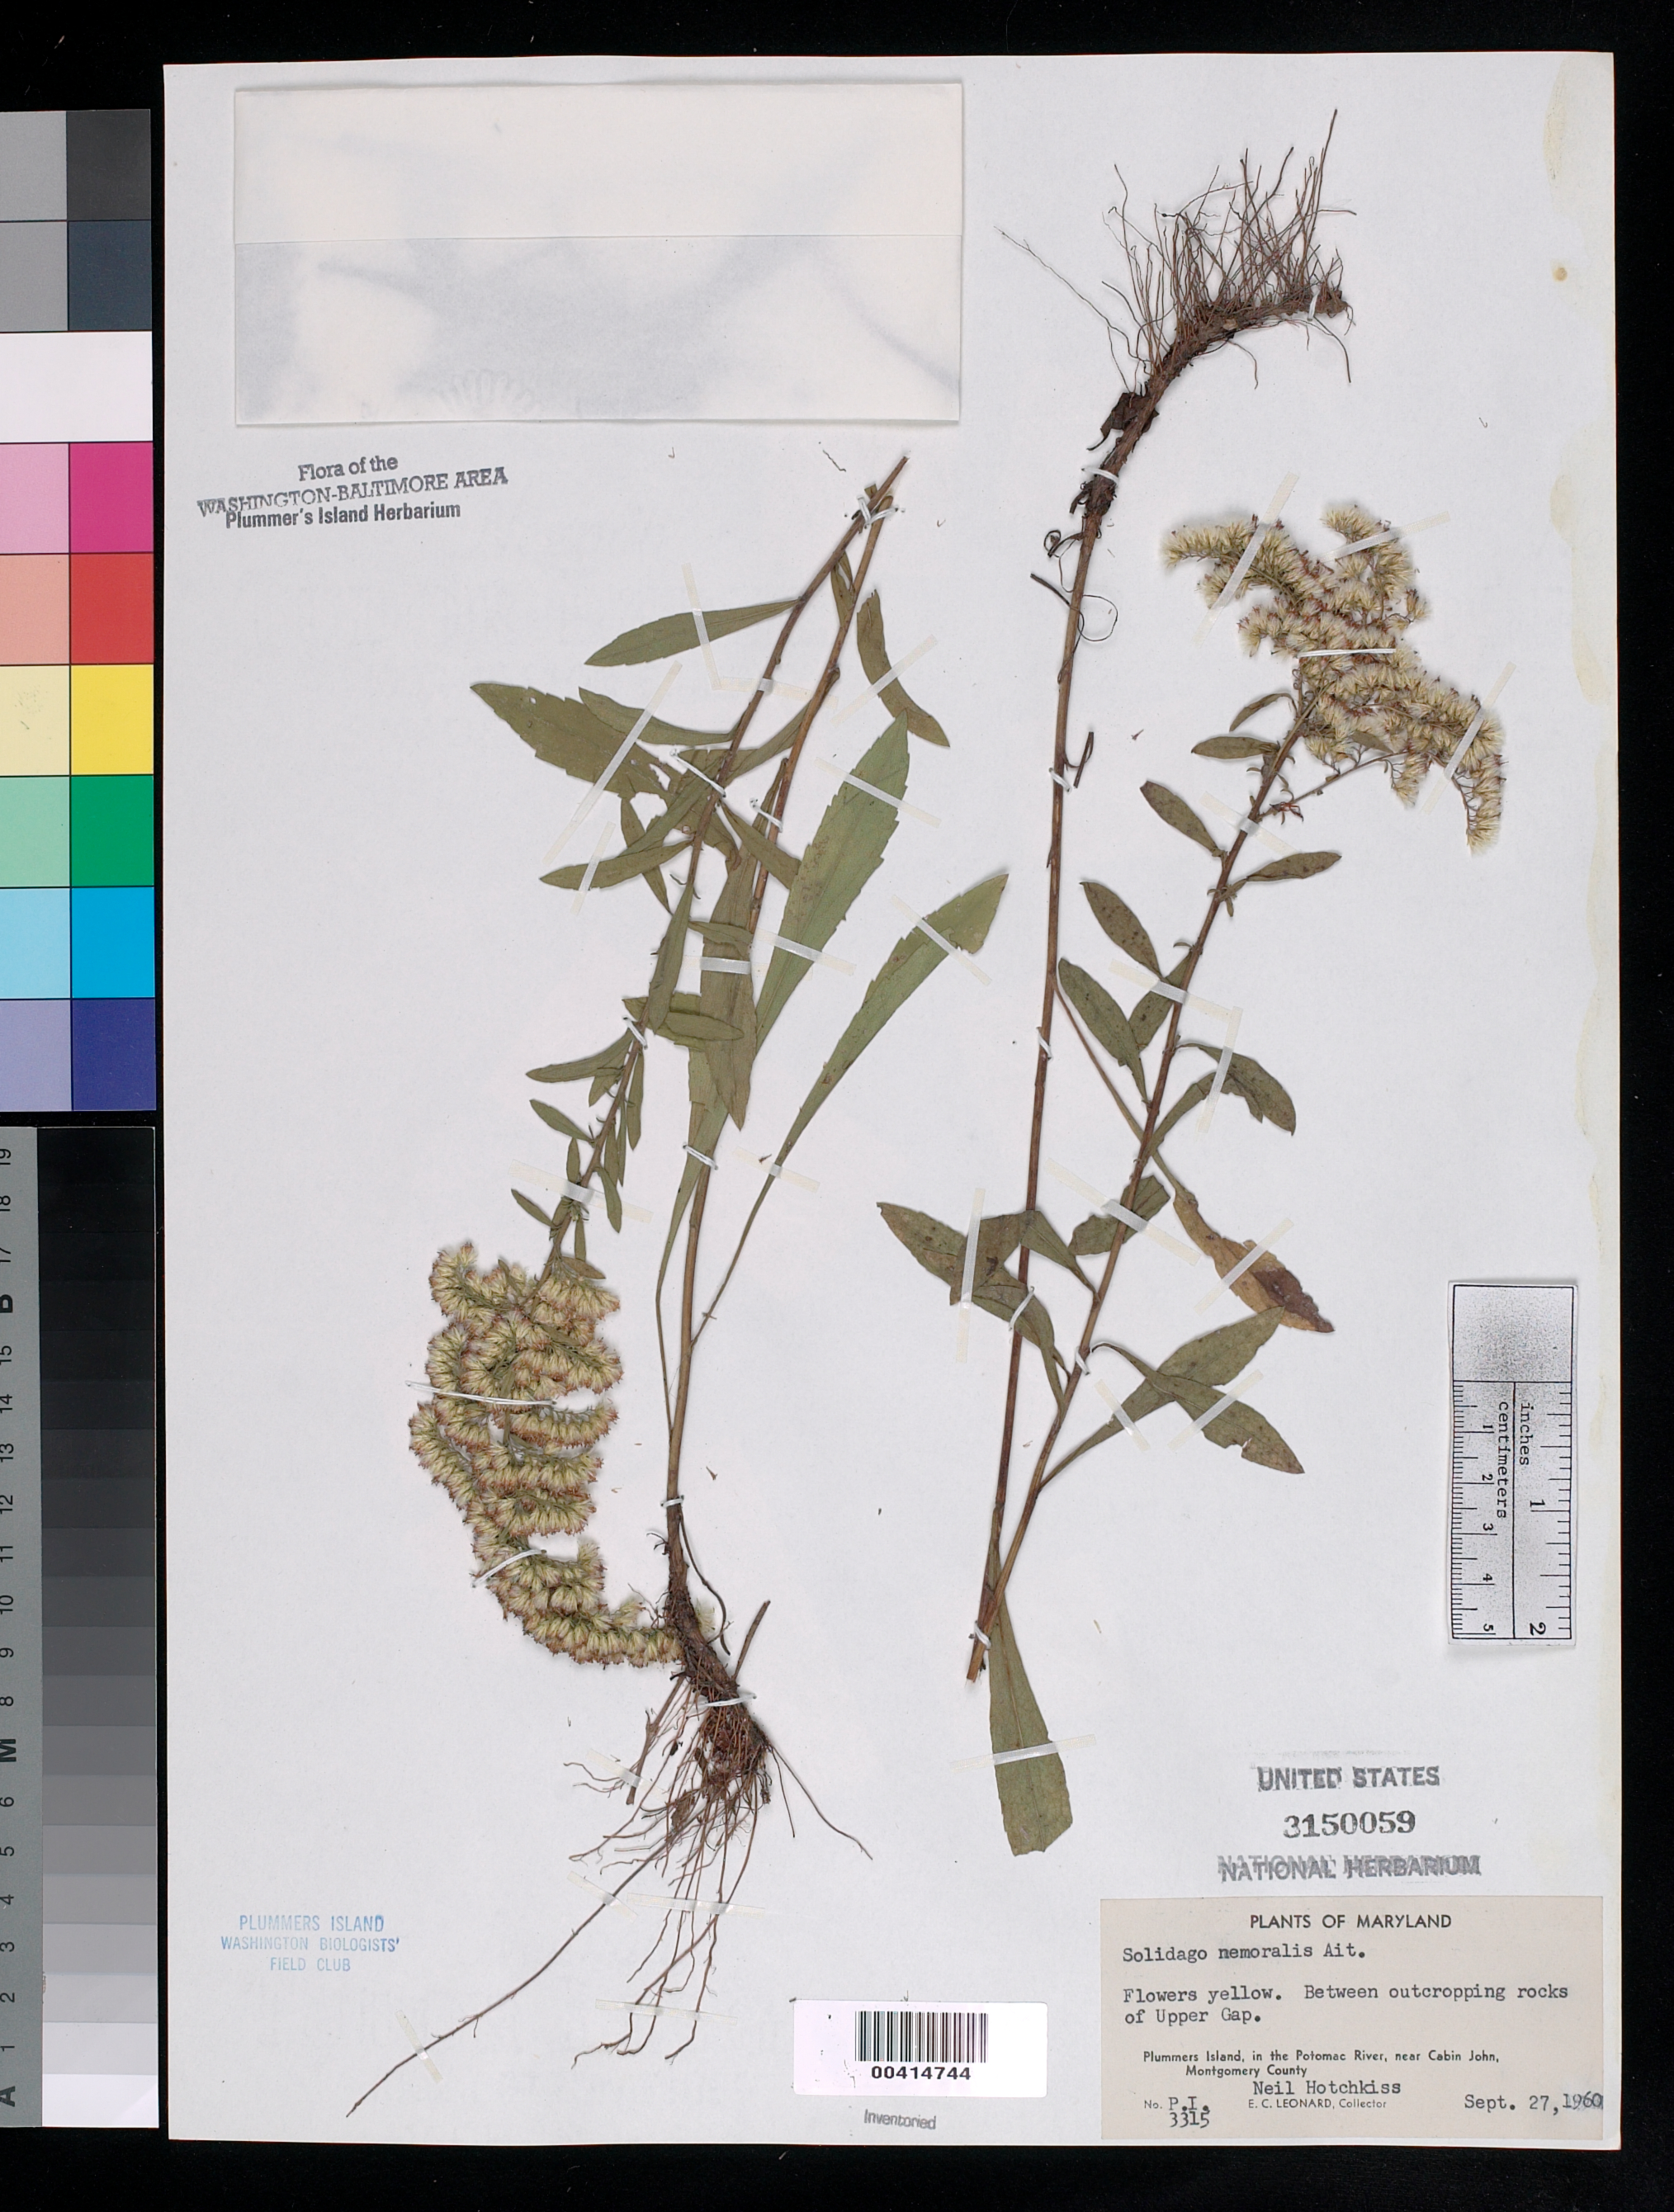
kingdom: Plantae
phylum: Tracheophyta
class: Magnoliopsida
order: Asterales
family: Asteraceae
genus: Solidago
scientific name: Solidago nemoralis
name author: Aiton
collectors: E. C. Leonard & N. Hotchkiss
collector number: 3315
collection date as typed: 27 Sep 1960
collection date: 1960-09-27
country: United States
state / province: Maryland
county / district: Montgomery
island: Plummers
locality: Plummer's Island; Upper Gap C. & O. Canal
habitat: Between outcropping rocks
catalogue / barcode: US 3150059